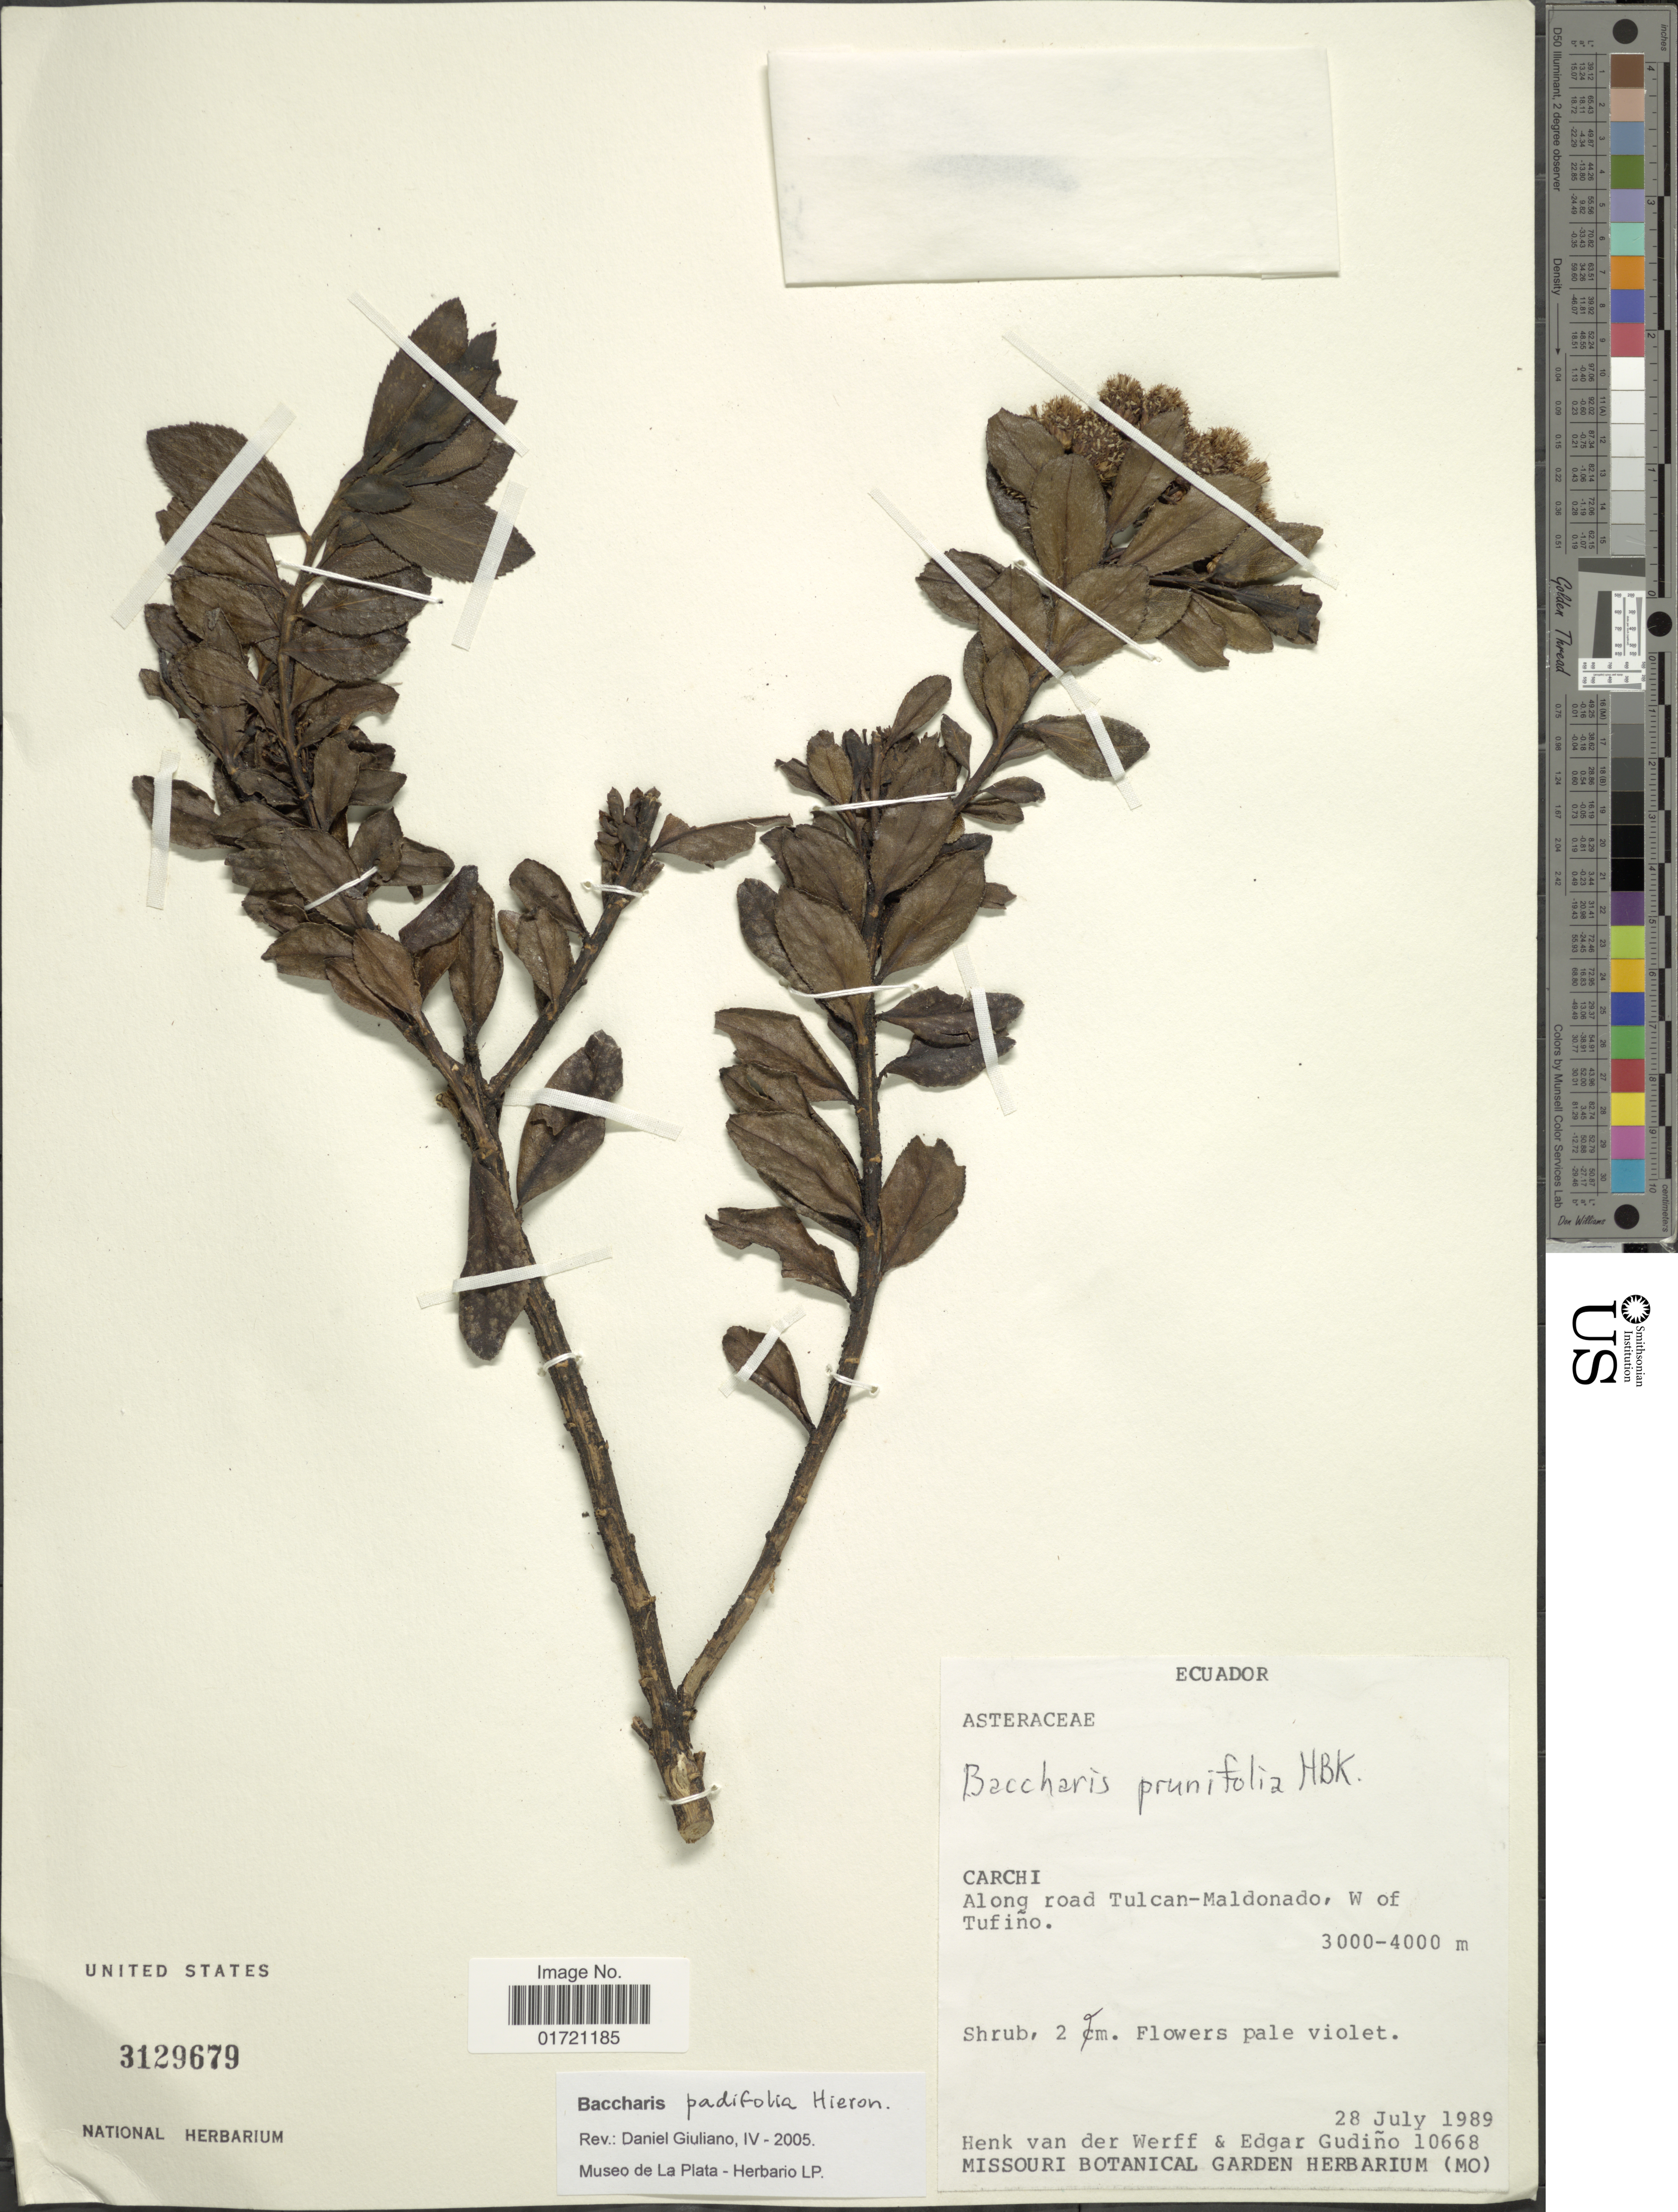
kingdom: Plantae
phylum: Tracheophyta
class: Magnoliopsida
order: Asterales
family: Asteraceae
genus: Baccharis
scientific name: Baccharis padifolia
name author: Hieron.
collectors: H. van der Werff & E. Gudiño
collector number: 10668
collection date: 1989-07-28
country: Ecuador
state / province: Carchi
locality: Carchi. Along road Tulcan-Maldonado, W of Tufiño.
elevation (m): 3000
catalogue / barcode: US 3129679